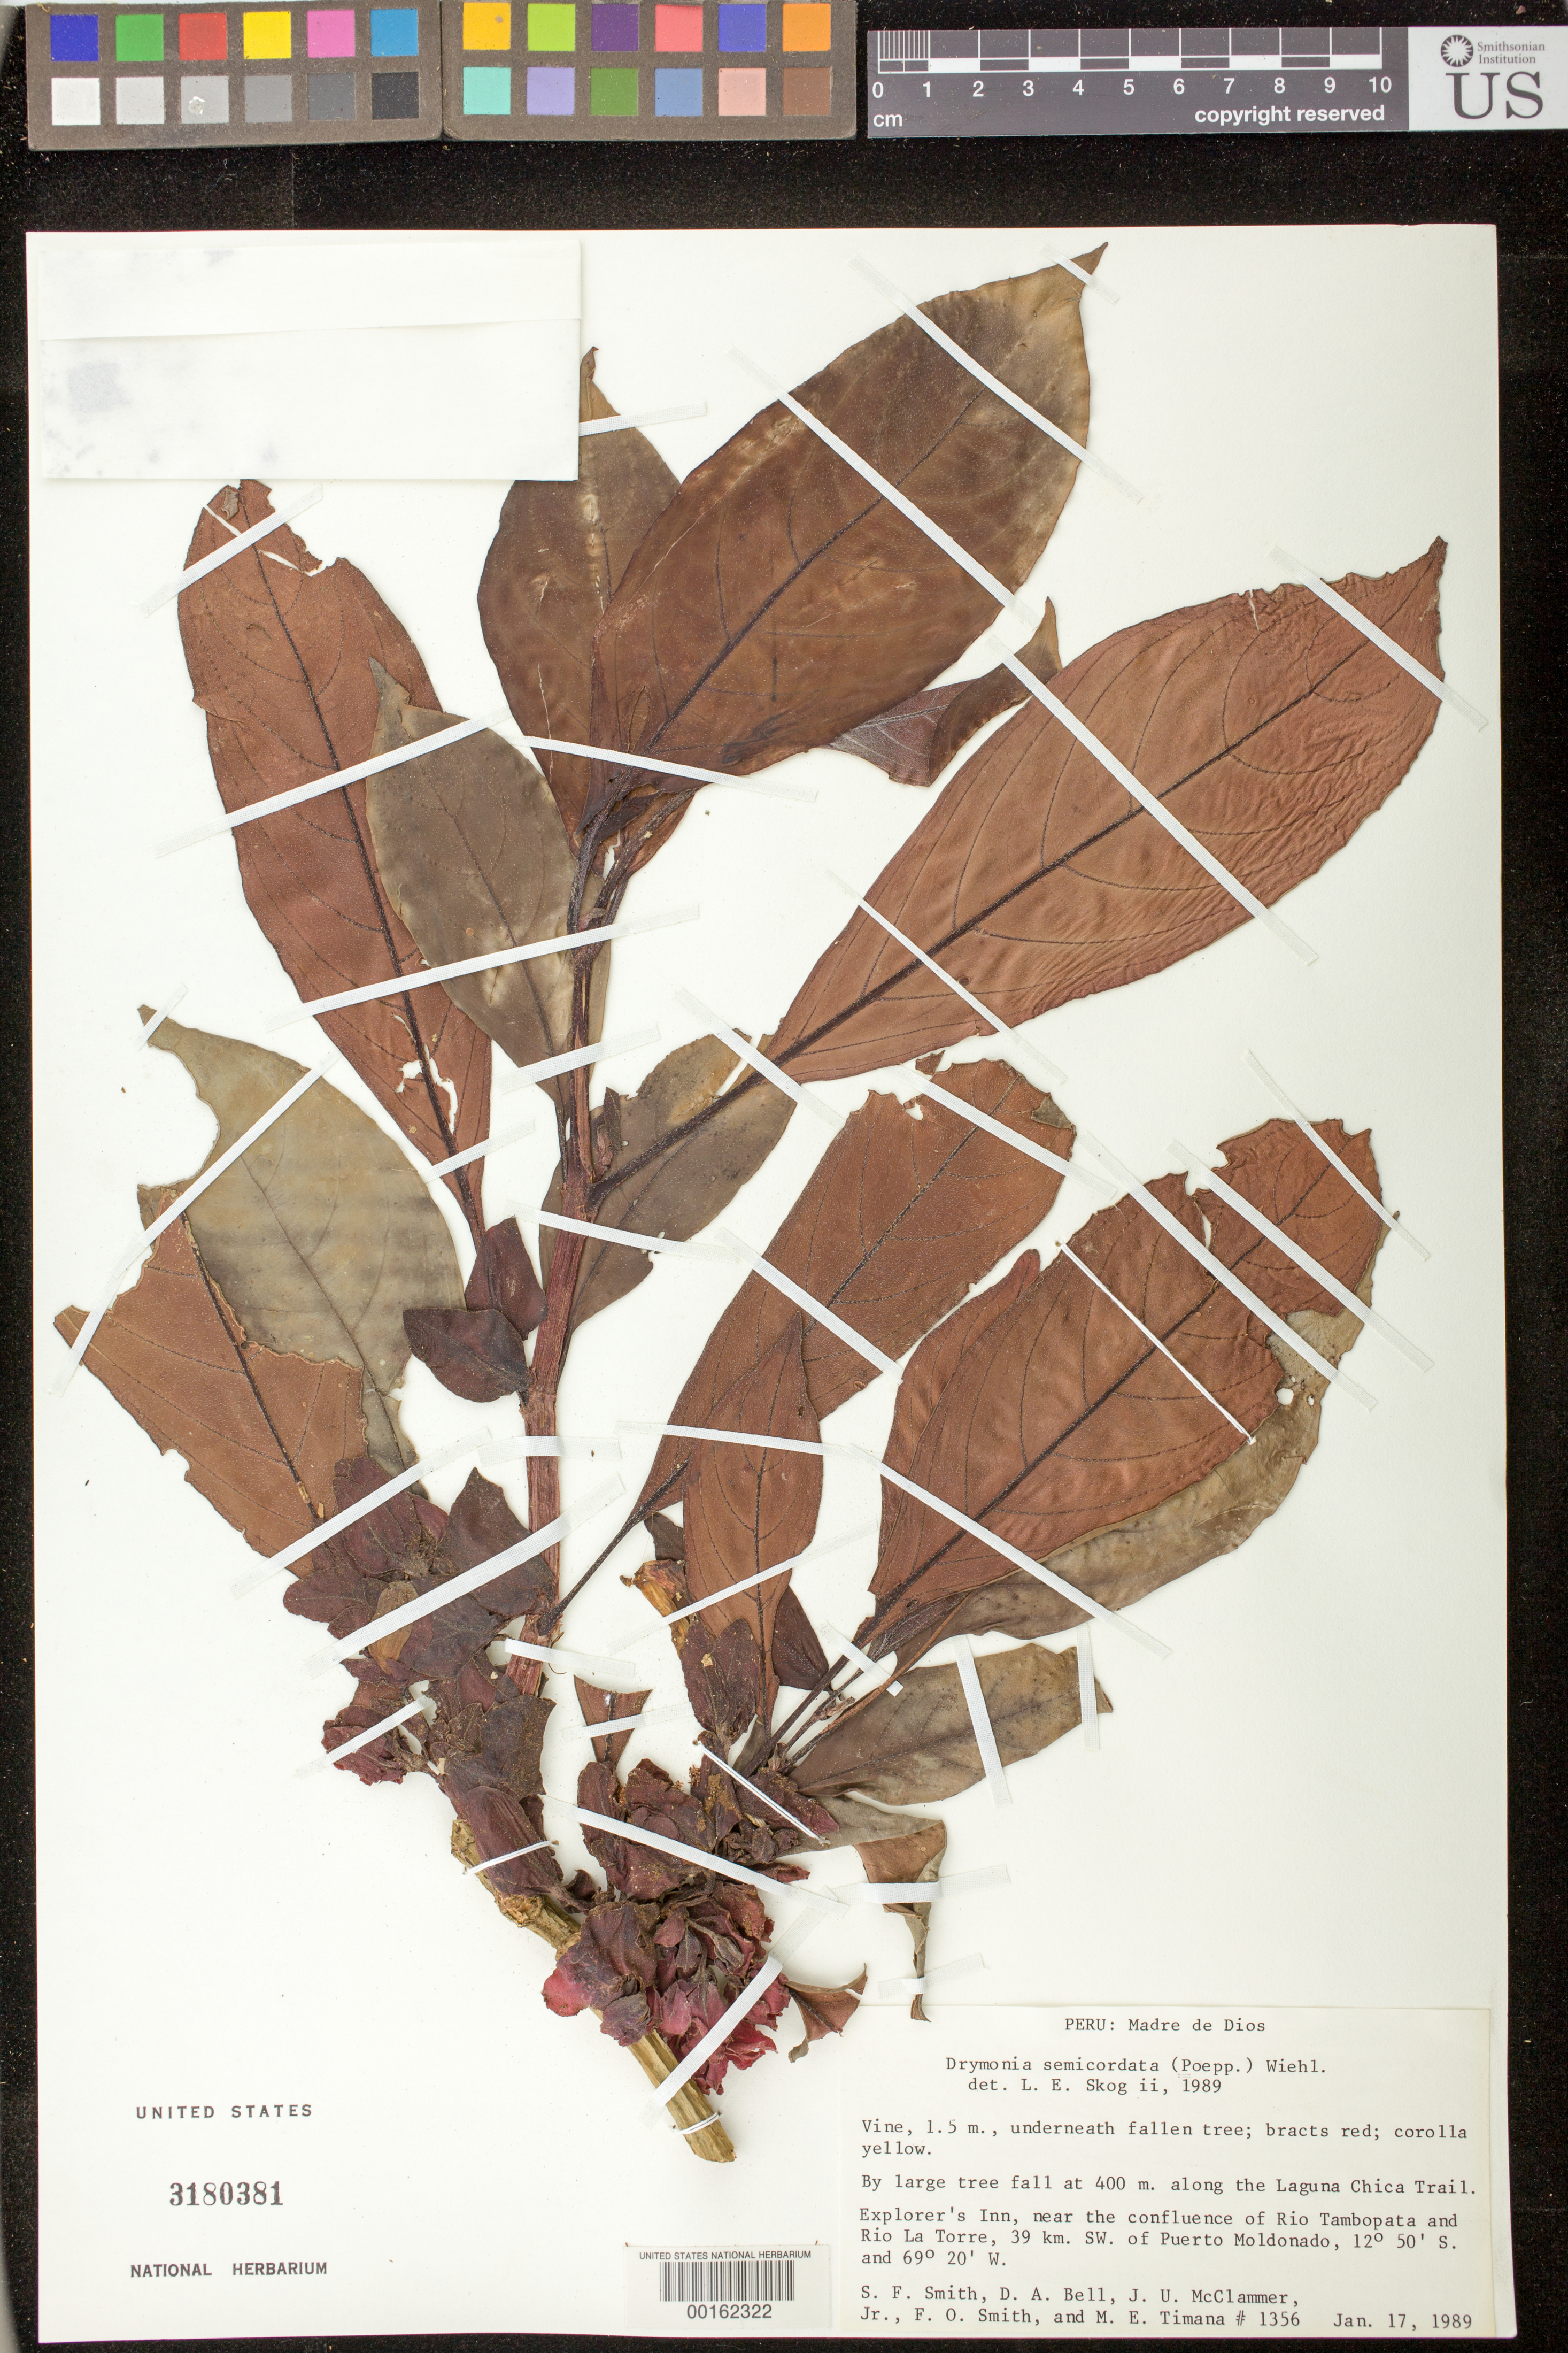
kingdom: Plantae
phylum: Tracheophyta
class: Magnoliopsida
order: Lamiales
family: Gesneriaceae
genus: Drymonia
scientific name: Drymonia semicordata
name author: (Poepp.) Wiehler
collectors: S.F. Smith & et al.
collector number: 1356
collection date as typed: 17 Jan 1989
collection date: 1989-01-17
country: Peru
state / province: Madre de Dios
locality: Explorer's Inn, near the confluence of Rio Tambopata and Rio La Torre, 39 km SW of Puerto Maldonado, by large tree at 400 m along the Laguna Chica trail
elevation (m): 400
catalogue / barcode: US 3180381